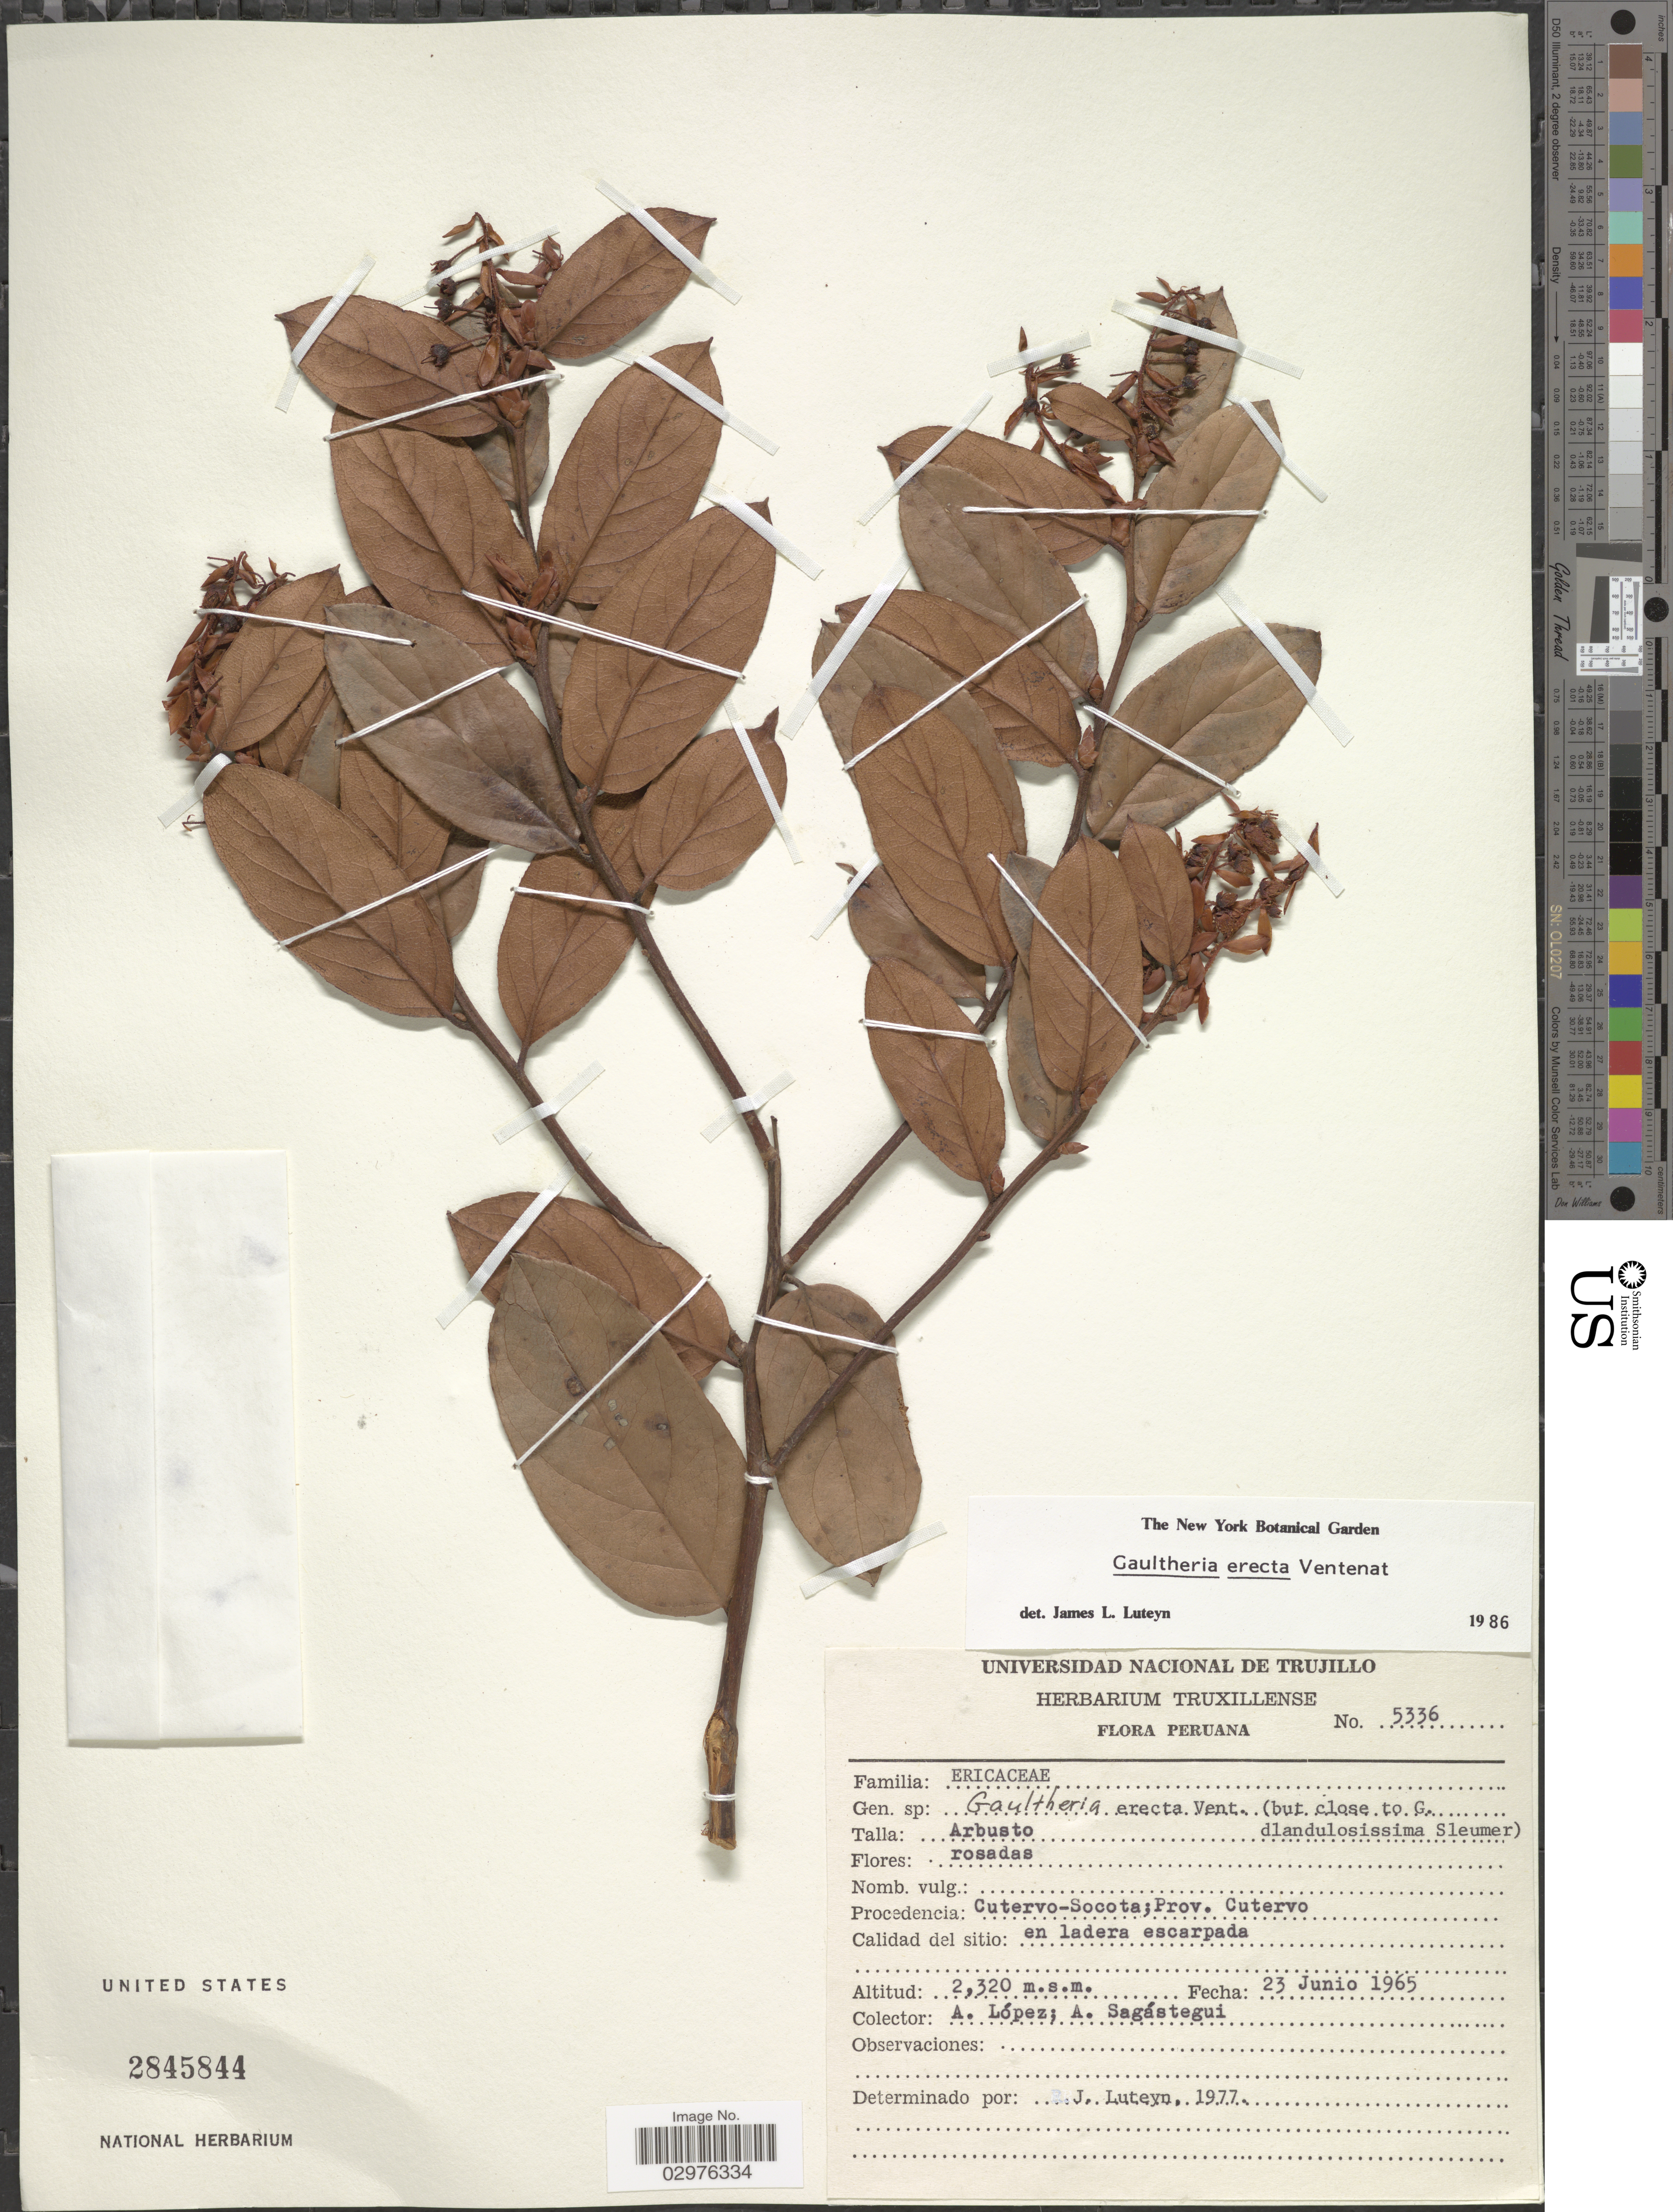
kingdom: Plantae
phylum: Tracheophyta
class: Magnoliopsida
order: Ericales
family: Ericaceae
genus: Gaultheria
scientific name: Gaultheria erecta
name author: Vent.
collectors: A. López & A. Sagastegui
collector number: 5336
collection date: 1965-06-23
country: Peru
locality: Cutervo-Socota; Prov. Cutervo en ladera escarpada.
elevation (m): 2320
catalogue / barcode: US 2845844